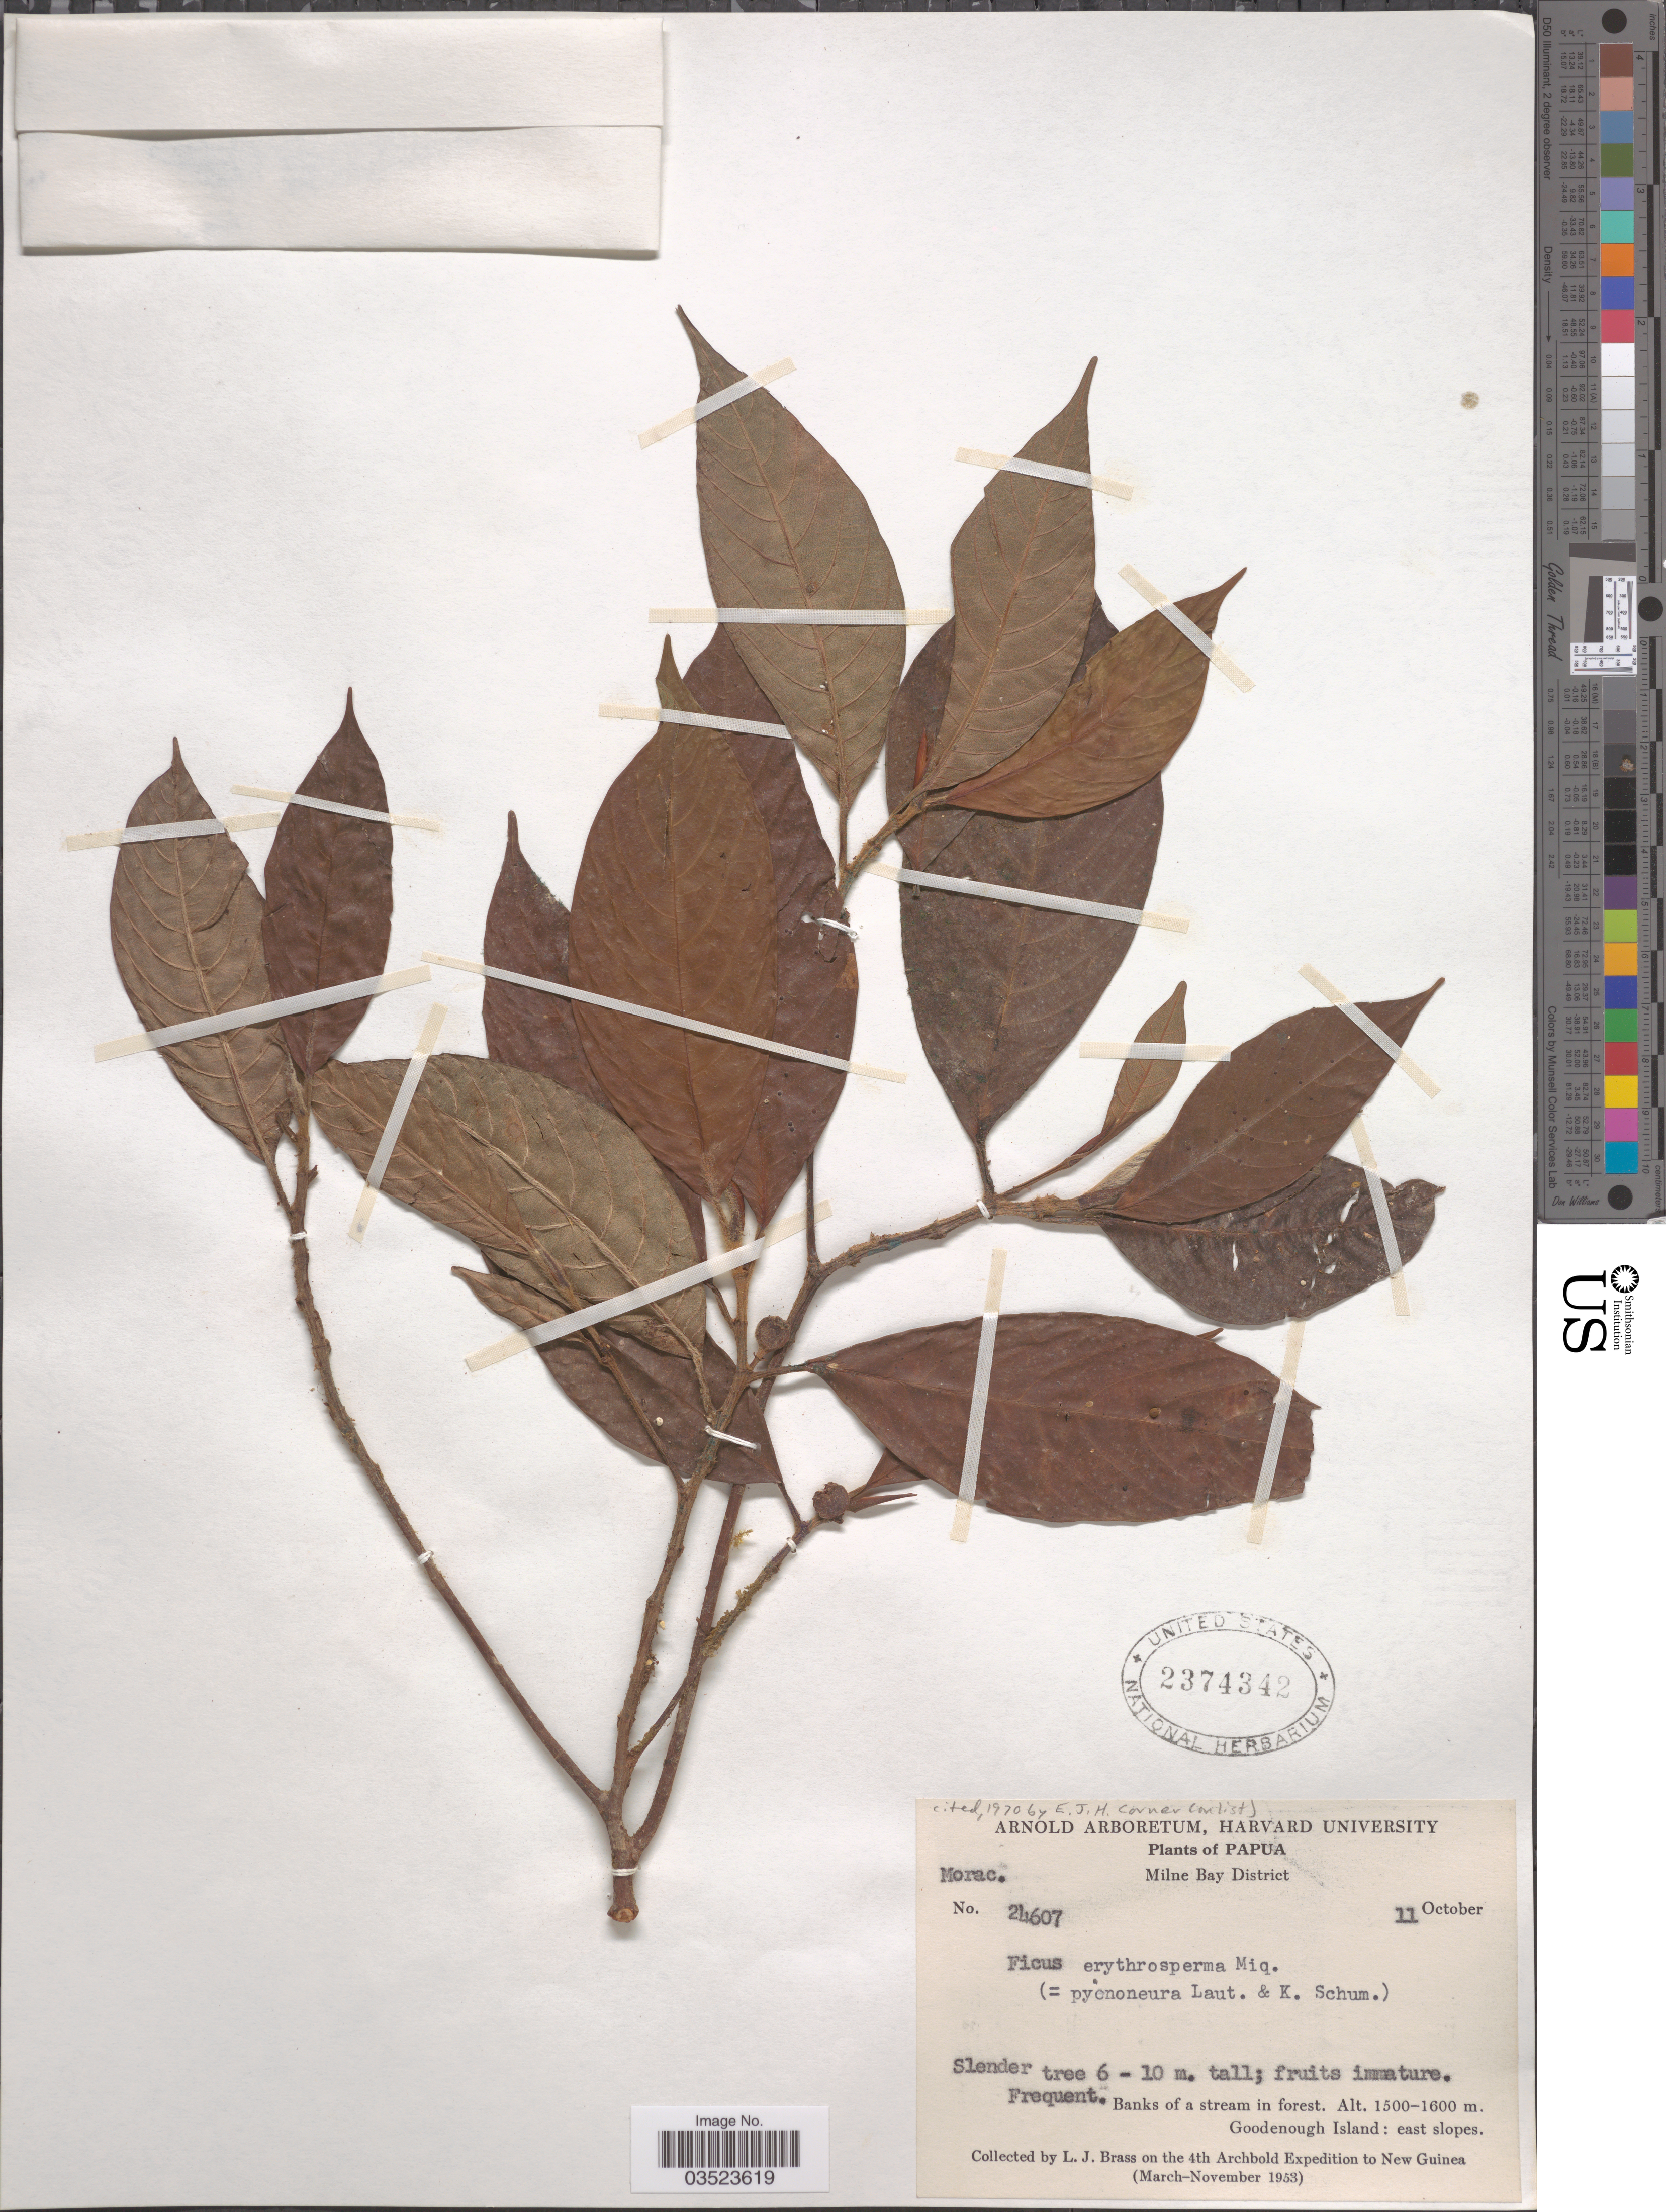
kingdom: Plantae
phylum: Tracheophyta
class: Magnoliopsida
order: Rosales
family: Moraceae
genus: Ficus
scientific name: Ficus erythrosperma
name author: Miq.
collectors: L. J. Brass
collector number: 24607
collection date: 1953-10-11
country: Papua New Guinea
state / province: Milne Bay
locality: Papua. Milne Bay District. Goodenough Island: east slopes. New Guinea.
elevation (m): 1500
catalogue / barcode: US 2374342